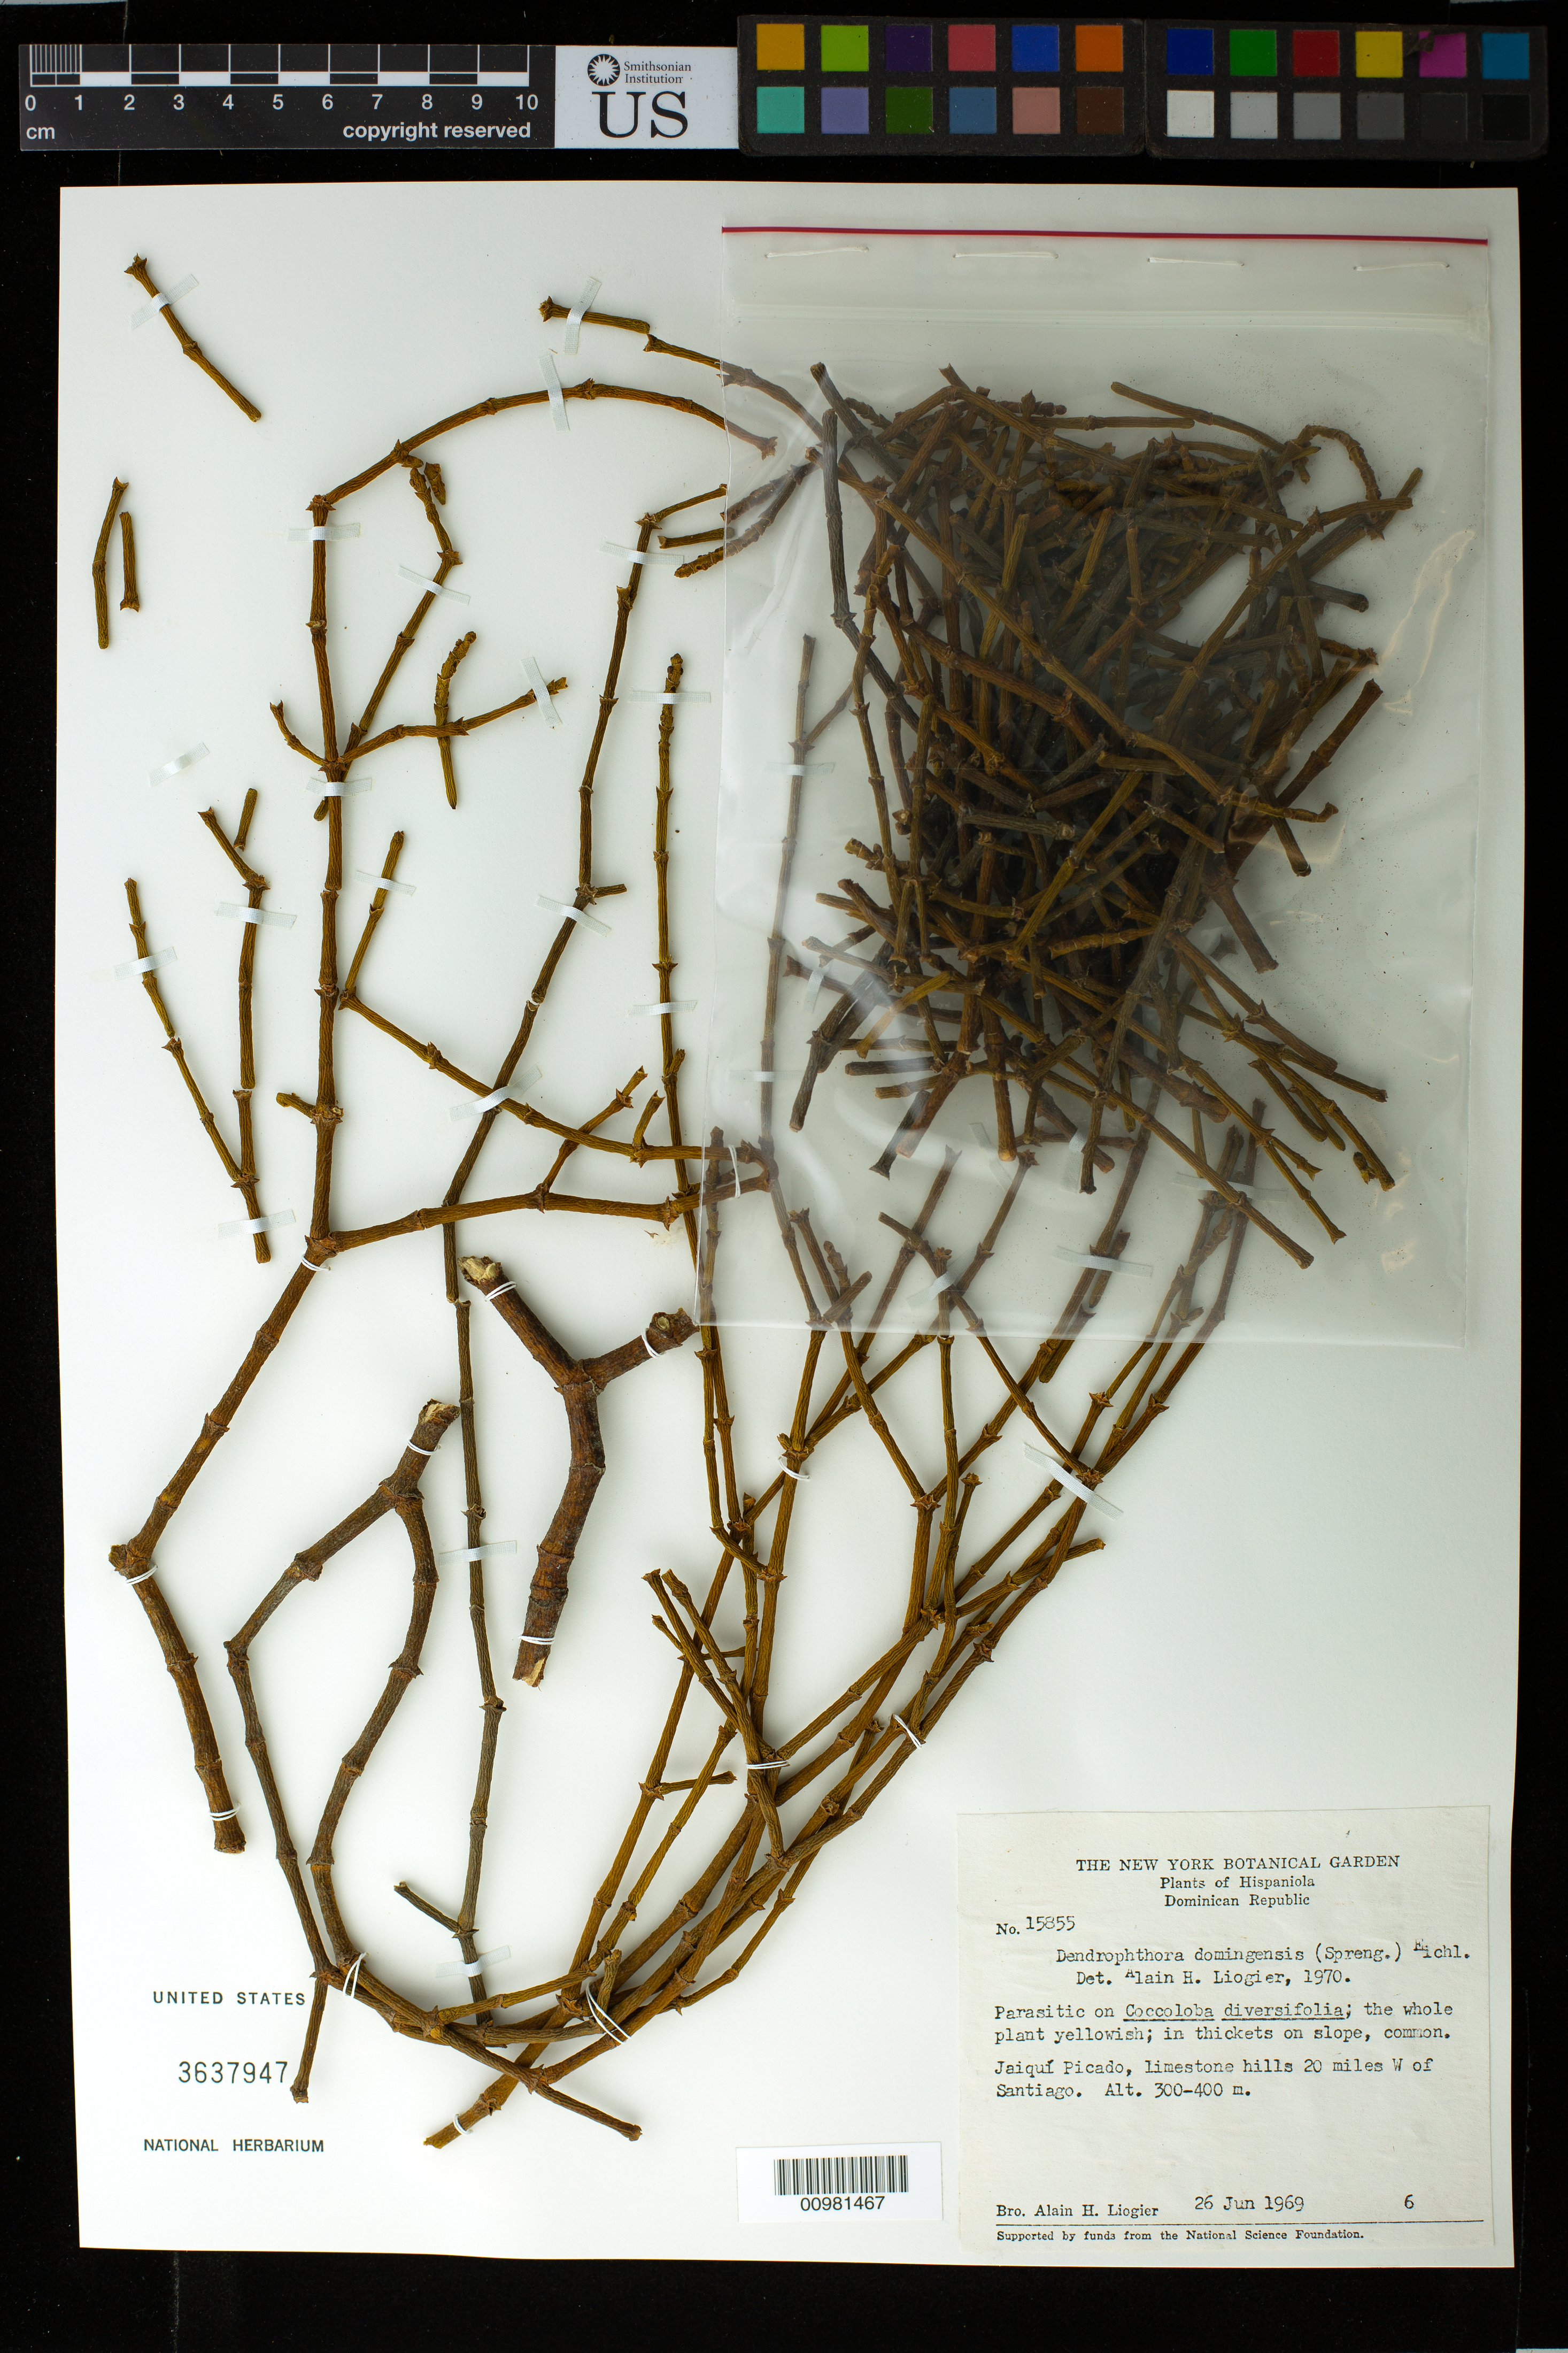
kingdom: Plantae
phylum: Tracheophyta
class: Magnoliopsida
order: Santalales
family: Viscaceae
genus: Dendrophthora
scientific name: Dendrophthora domingensis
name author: (Spreng.) Eichler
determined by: Liogier, Alain H.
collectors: A. H. Liogier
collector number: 15855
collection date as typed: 26 Jun 1969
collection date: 1969-06-26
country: Dominican Republic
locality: Jaiqui Picado, 20 miles W of Santiago.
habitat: Woods on limestone, in deep forest on slopes, rare.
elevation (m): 300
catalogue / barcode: US 3637947